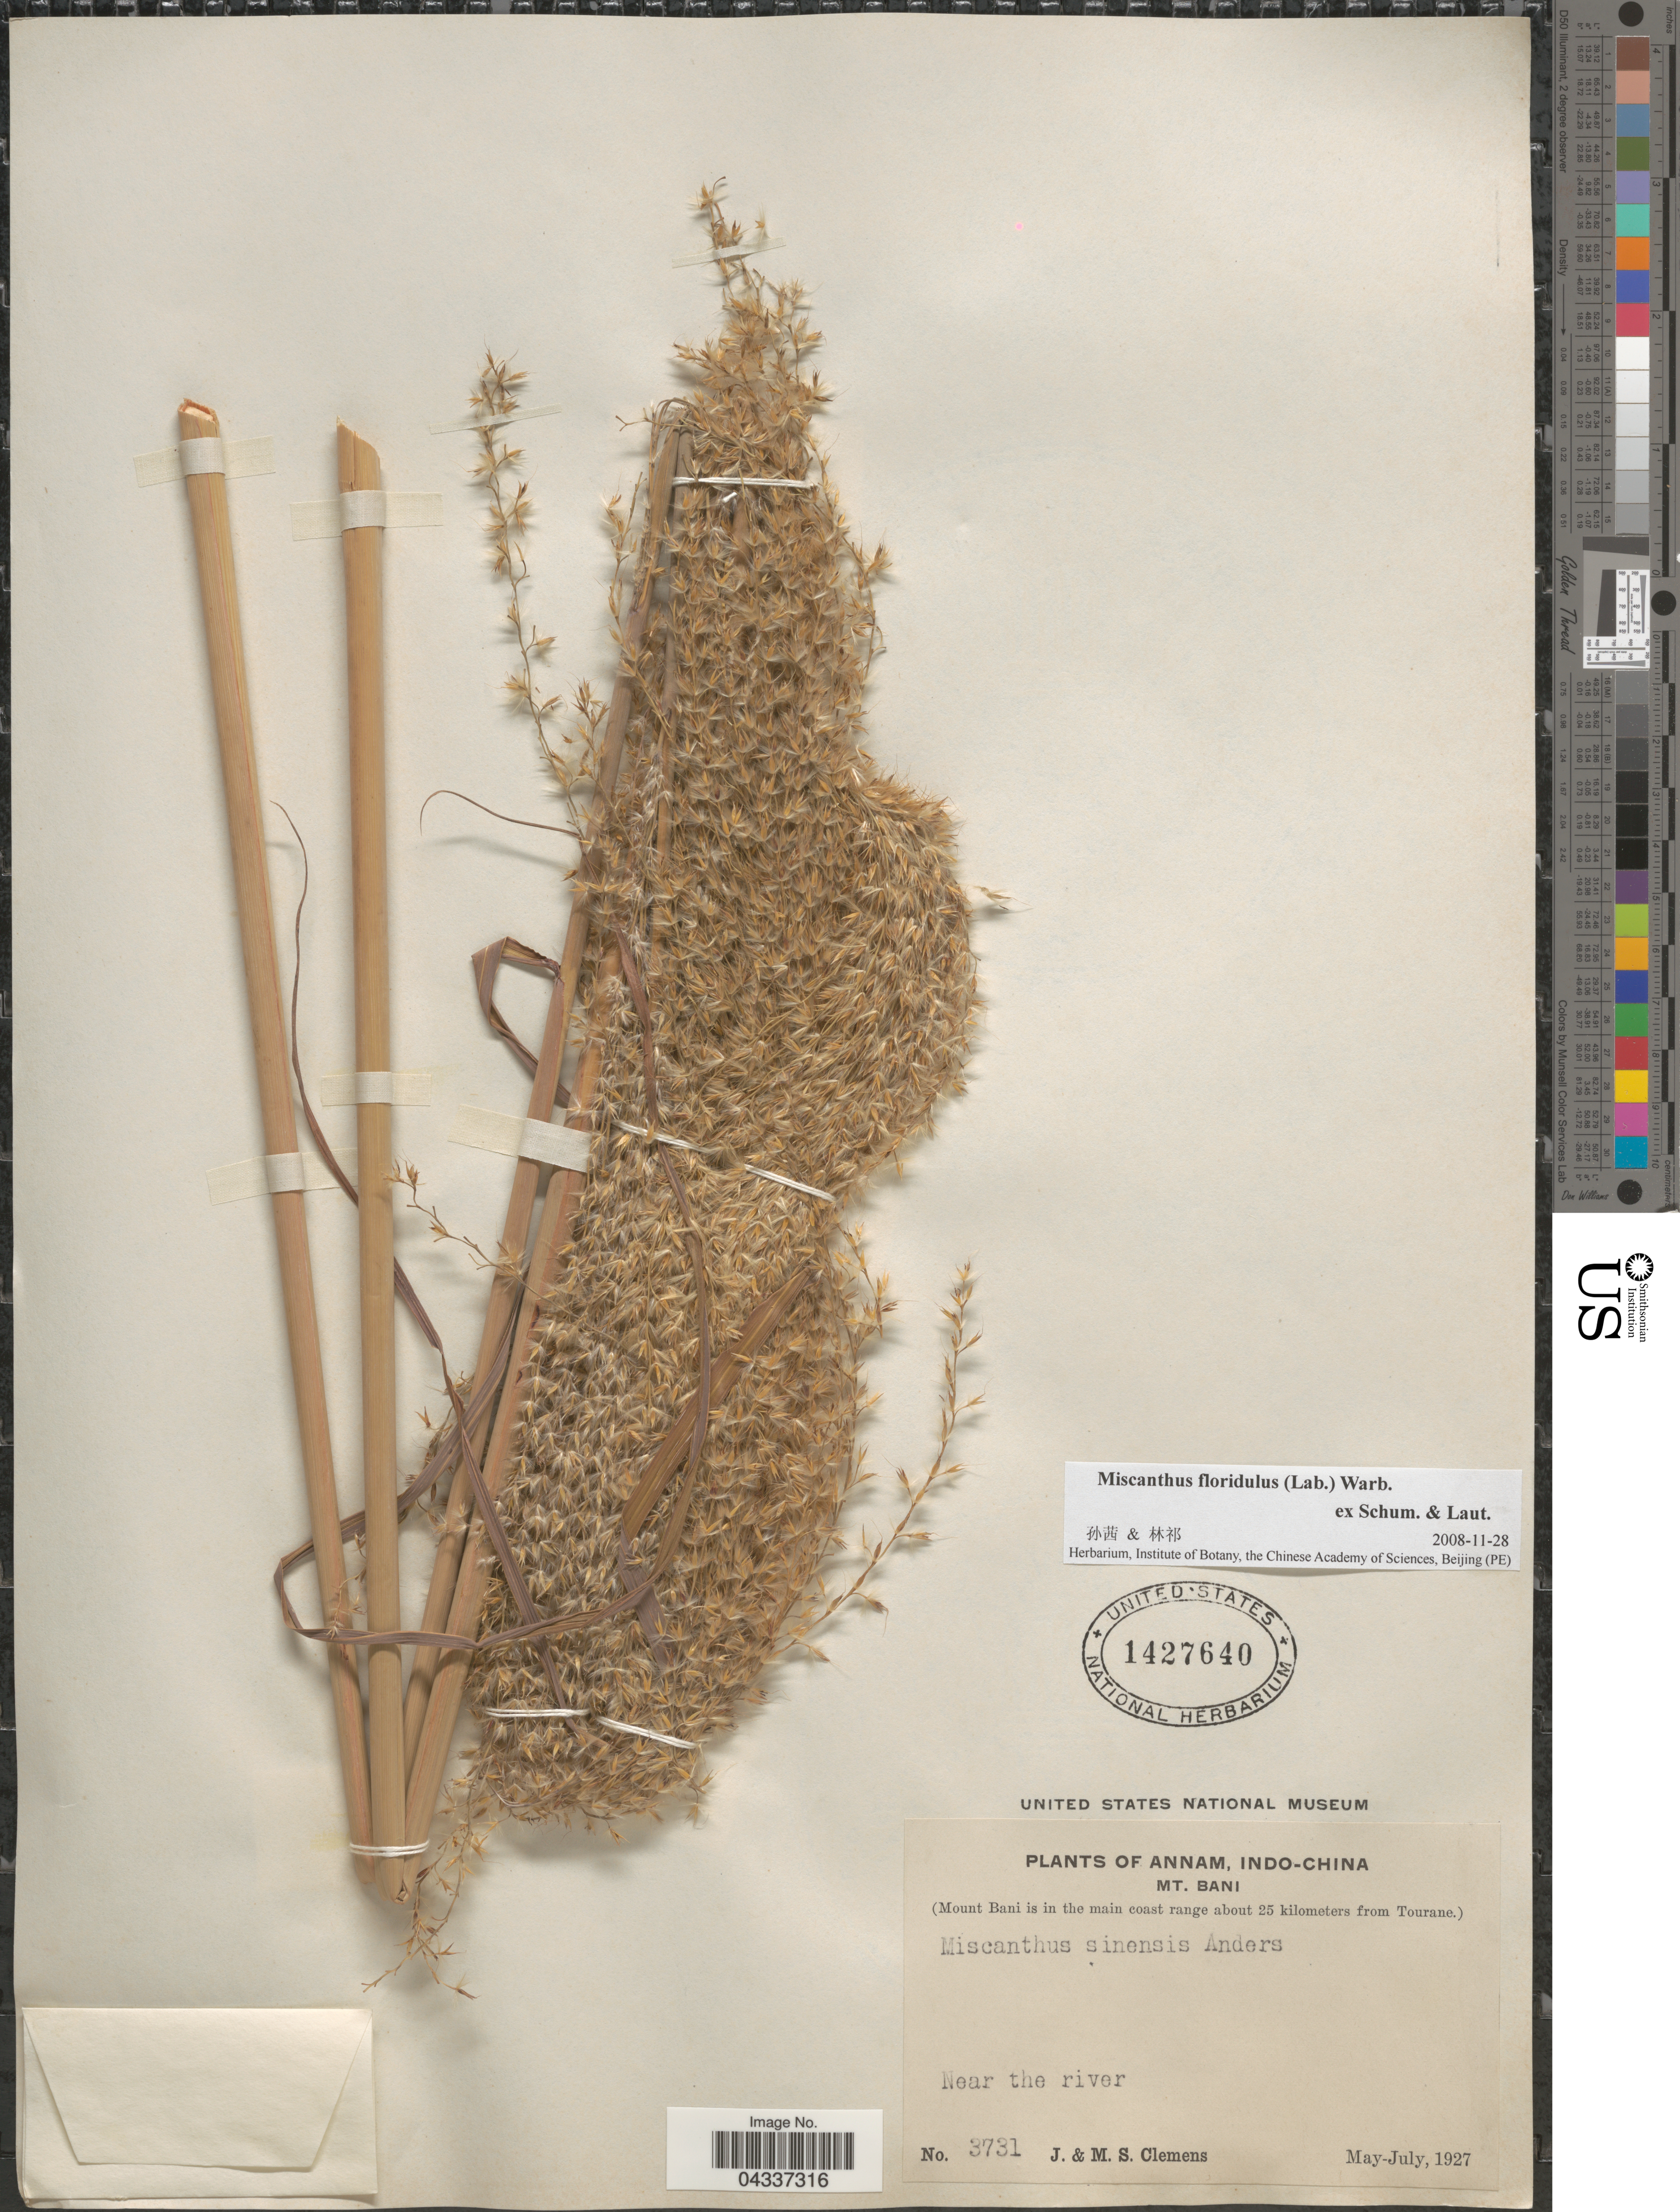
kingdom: Plantae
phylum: Tracheophyta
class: Liliopsida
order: Poales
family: Poaceae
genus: Miscanthus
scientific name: Miscanthus floridulus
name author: (Labill.) Warb.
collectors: J. Clemens & M. S. Clemens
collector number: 3731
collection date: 1927-05/1927-07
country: Vietnam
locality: Annam, Indo-China. Mt. Bani. (Mount Bani is in the main coast range about 25 kilometers from Tourane). Near the river.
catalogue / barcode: US 1427640